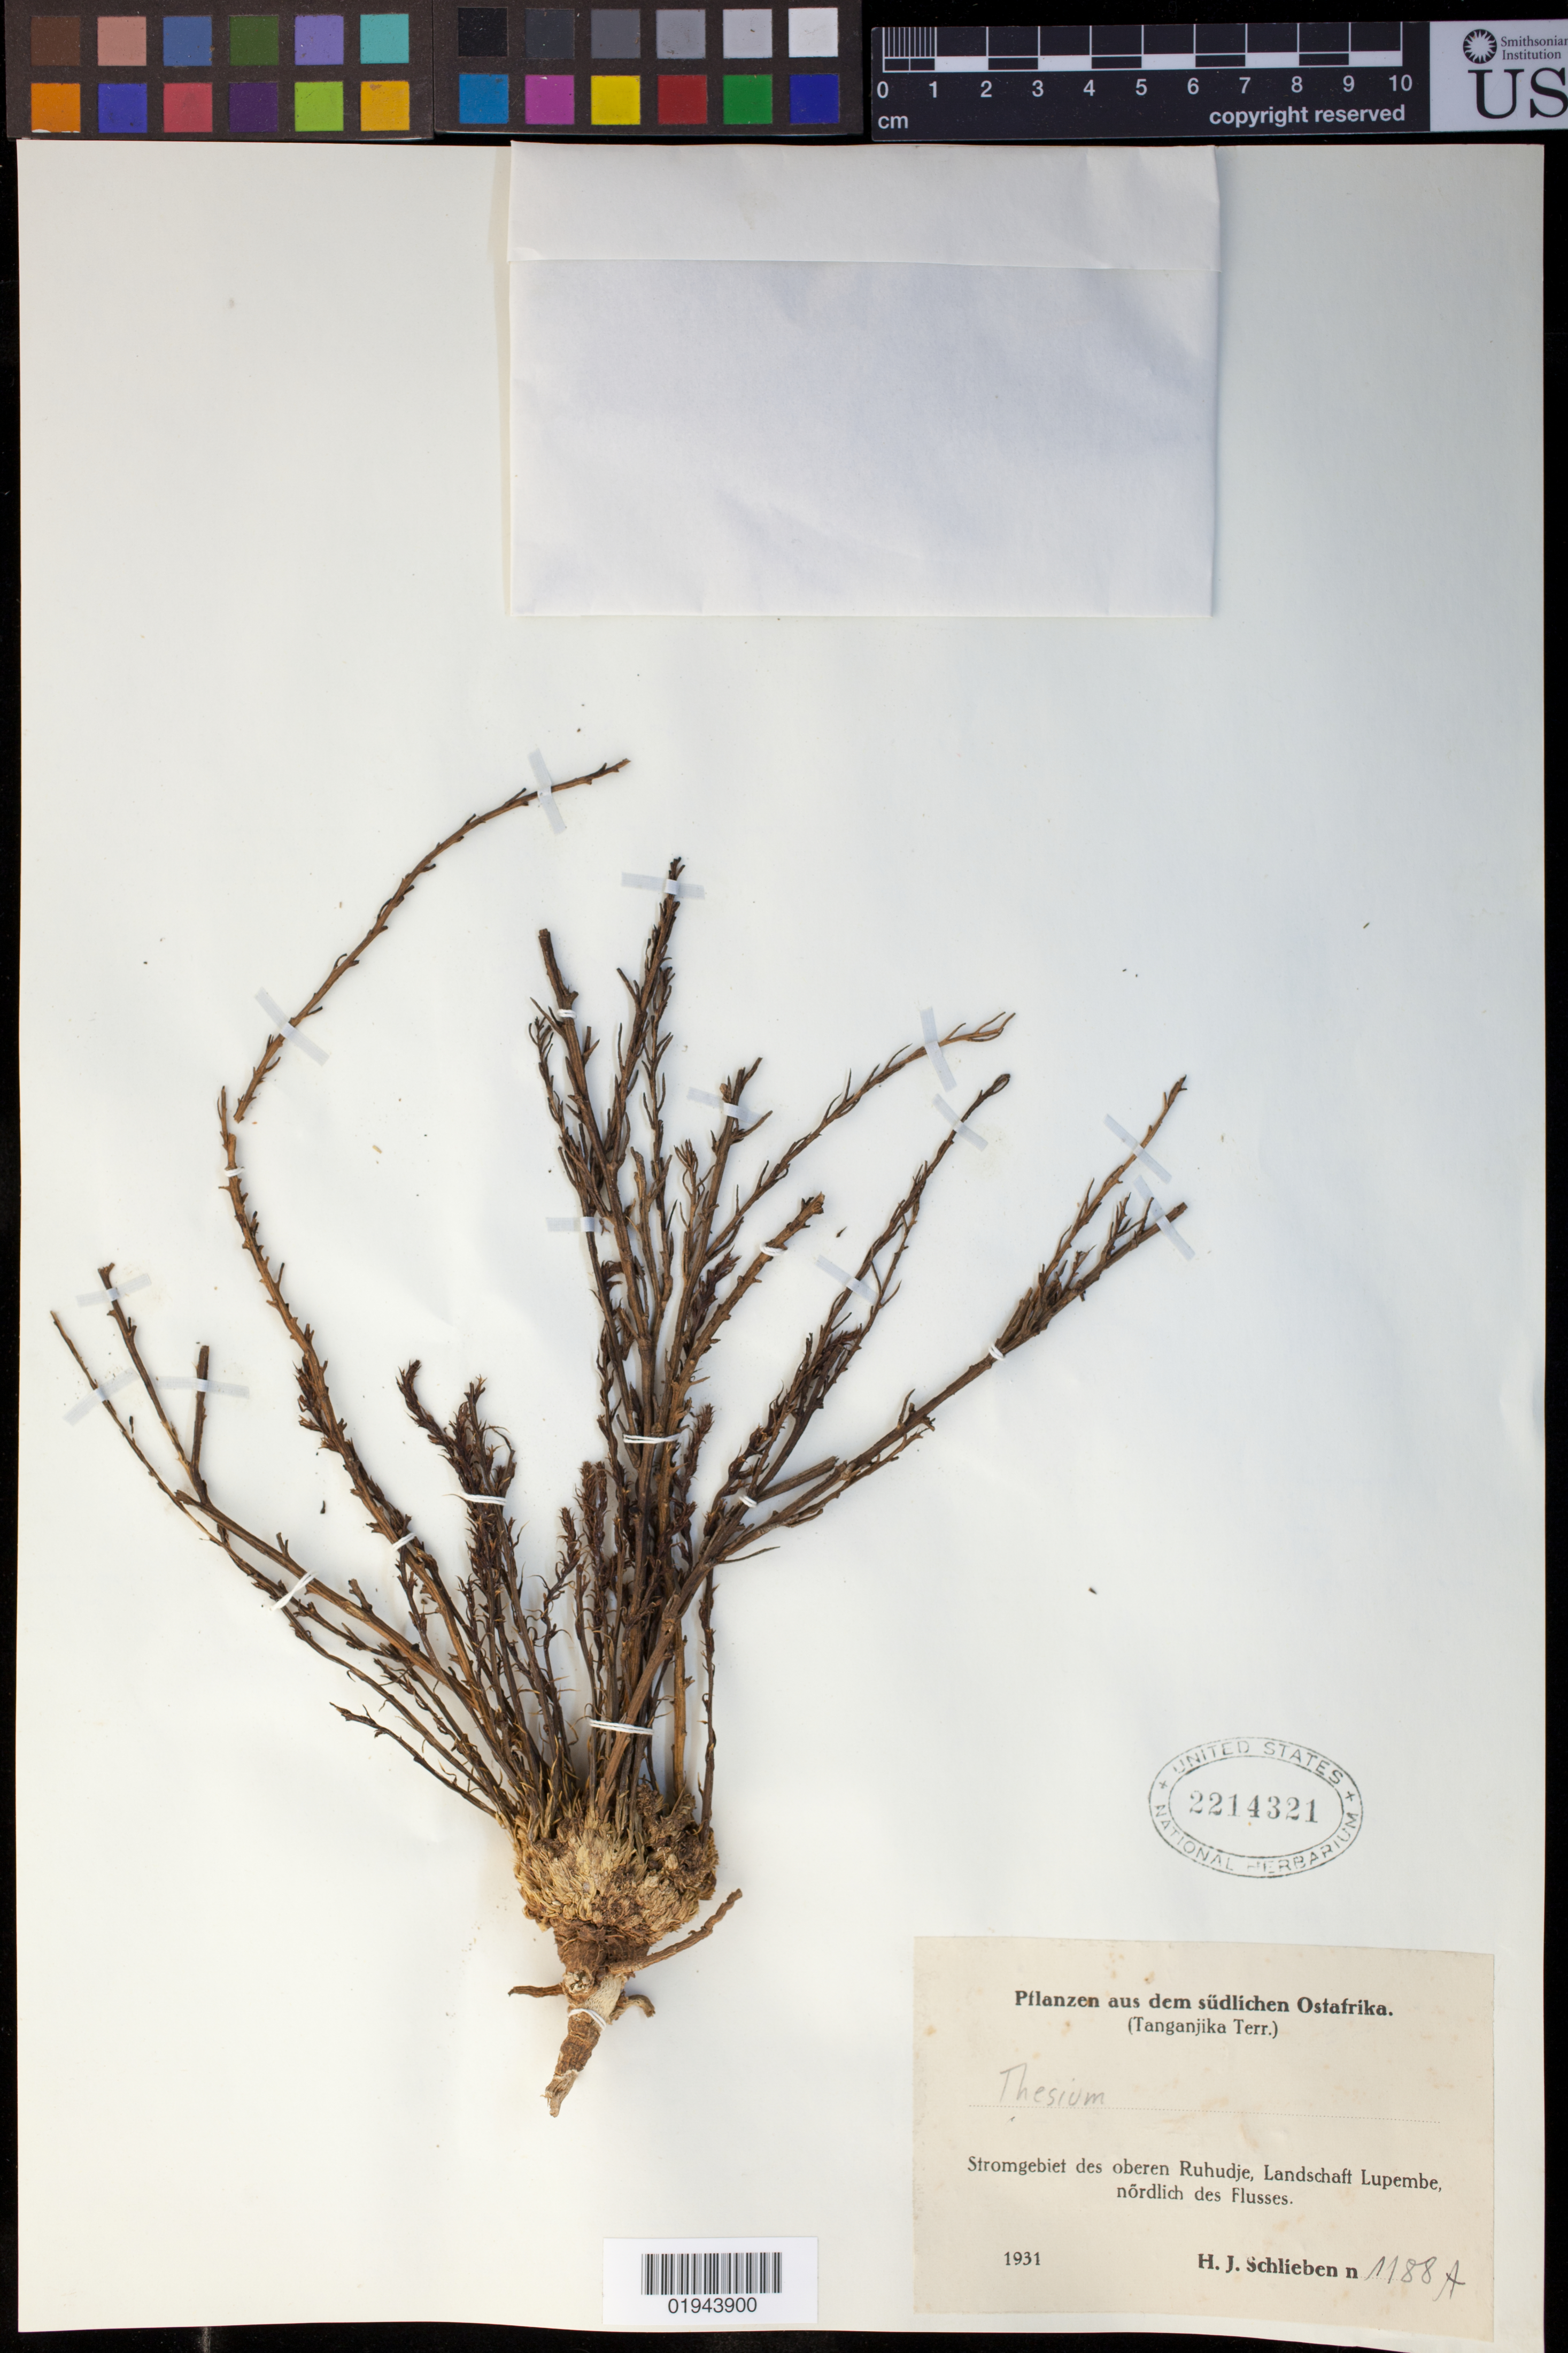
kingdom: Plantae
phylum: Tracheophyta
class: Magnoliopsida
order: Santalales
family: Thesiaceae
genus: Thesium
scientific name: Thesium sp.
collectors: H. J. Schlieben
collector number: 1188A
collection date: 1931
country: Tanzania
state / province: Njombe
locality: Stromgebiet des oberen Ruhudje [Ruhudji], Landschaft Lupembe, nordlich des Flusses.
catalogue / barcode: US 2214321